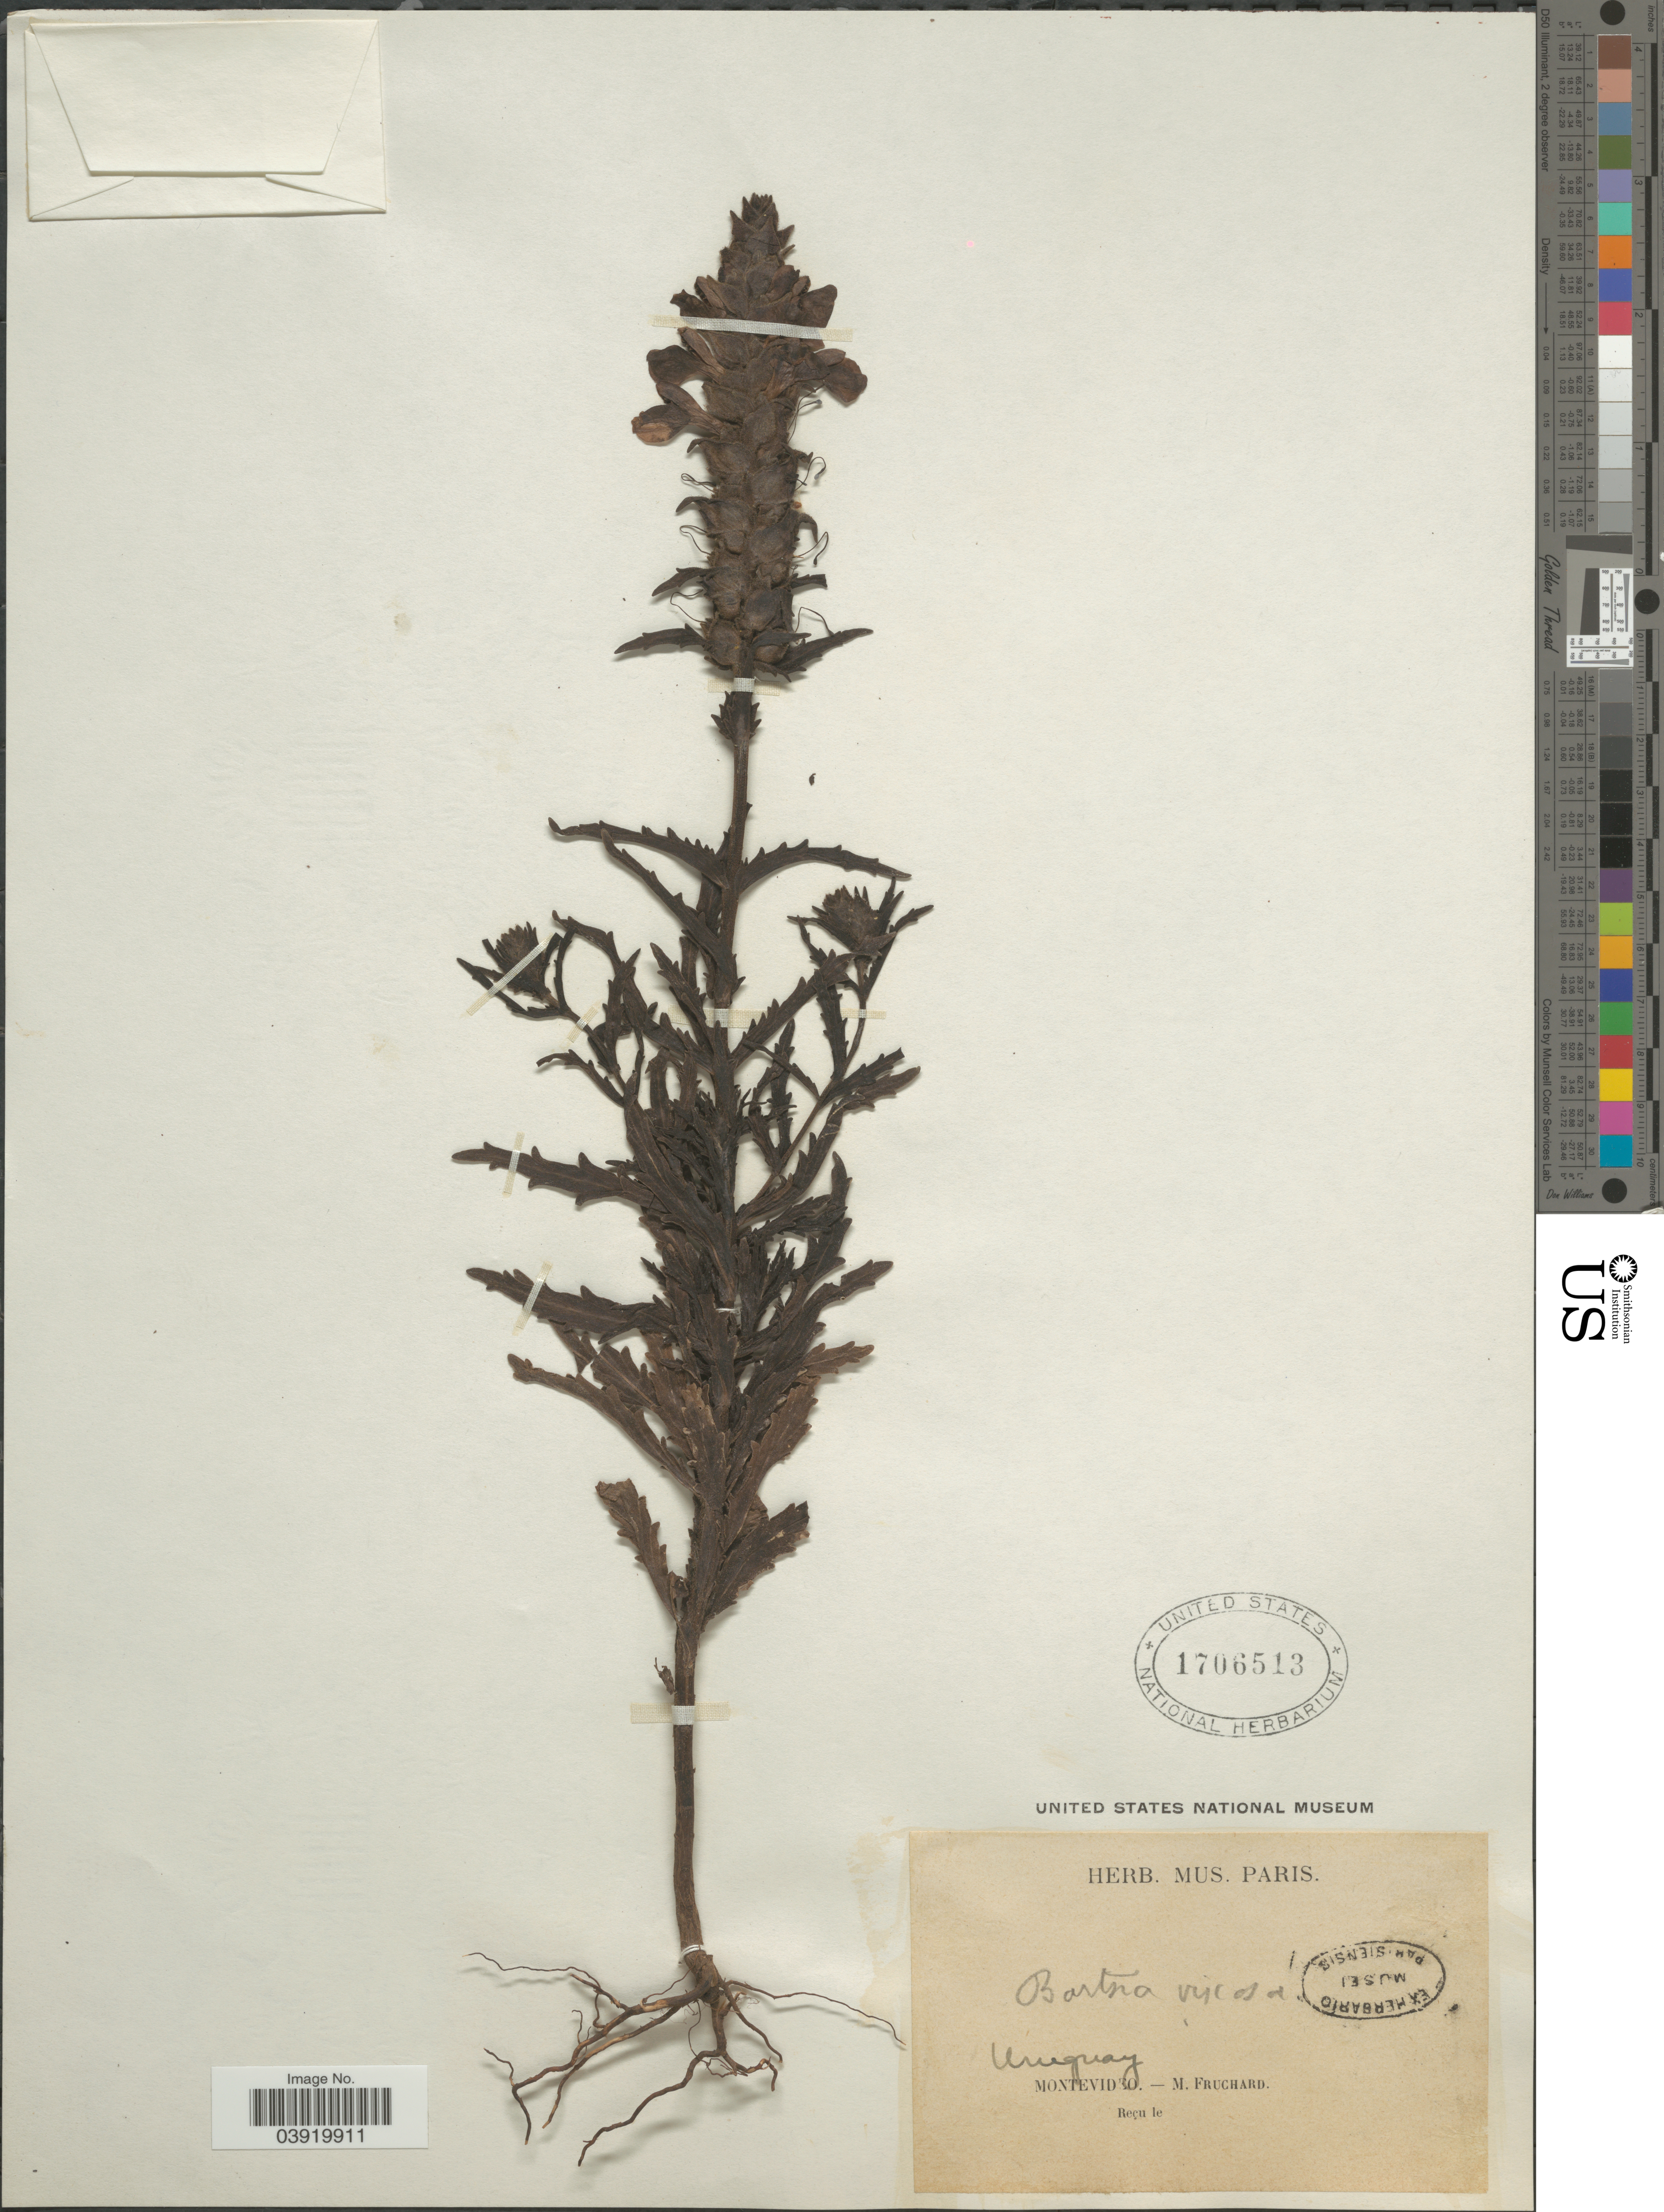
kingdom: Plantae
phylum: Tracheophyta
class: Magnoliopsida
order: Lamiales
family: Orobanchaceae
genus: Parentucellia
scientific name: Parentucellia viscosa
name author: (L.) Caruel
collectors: M. Fruchard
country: Uruguay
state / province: Montevideo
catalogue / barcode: US 1706513